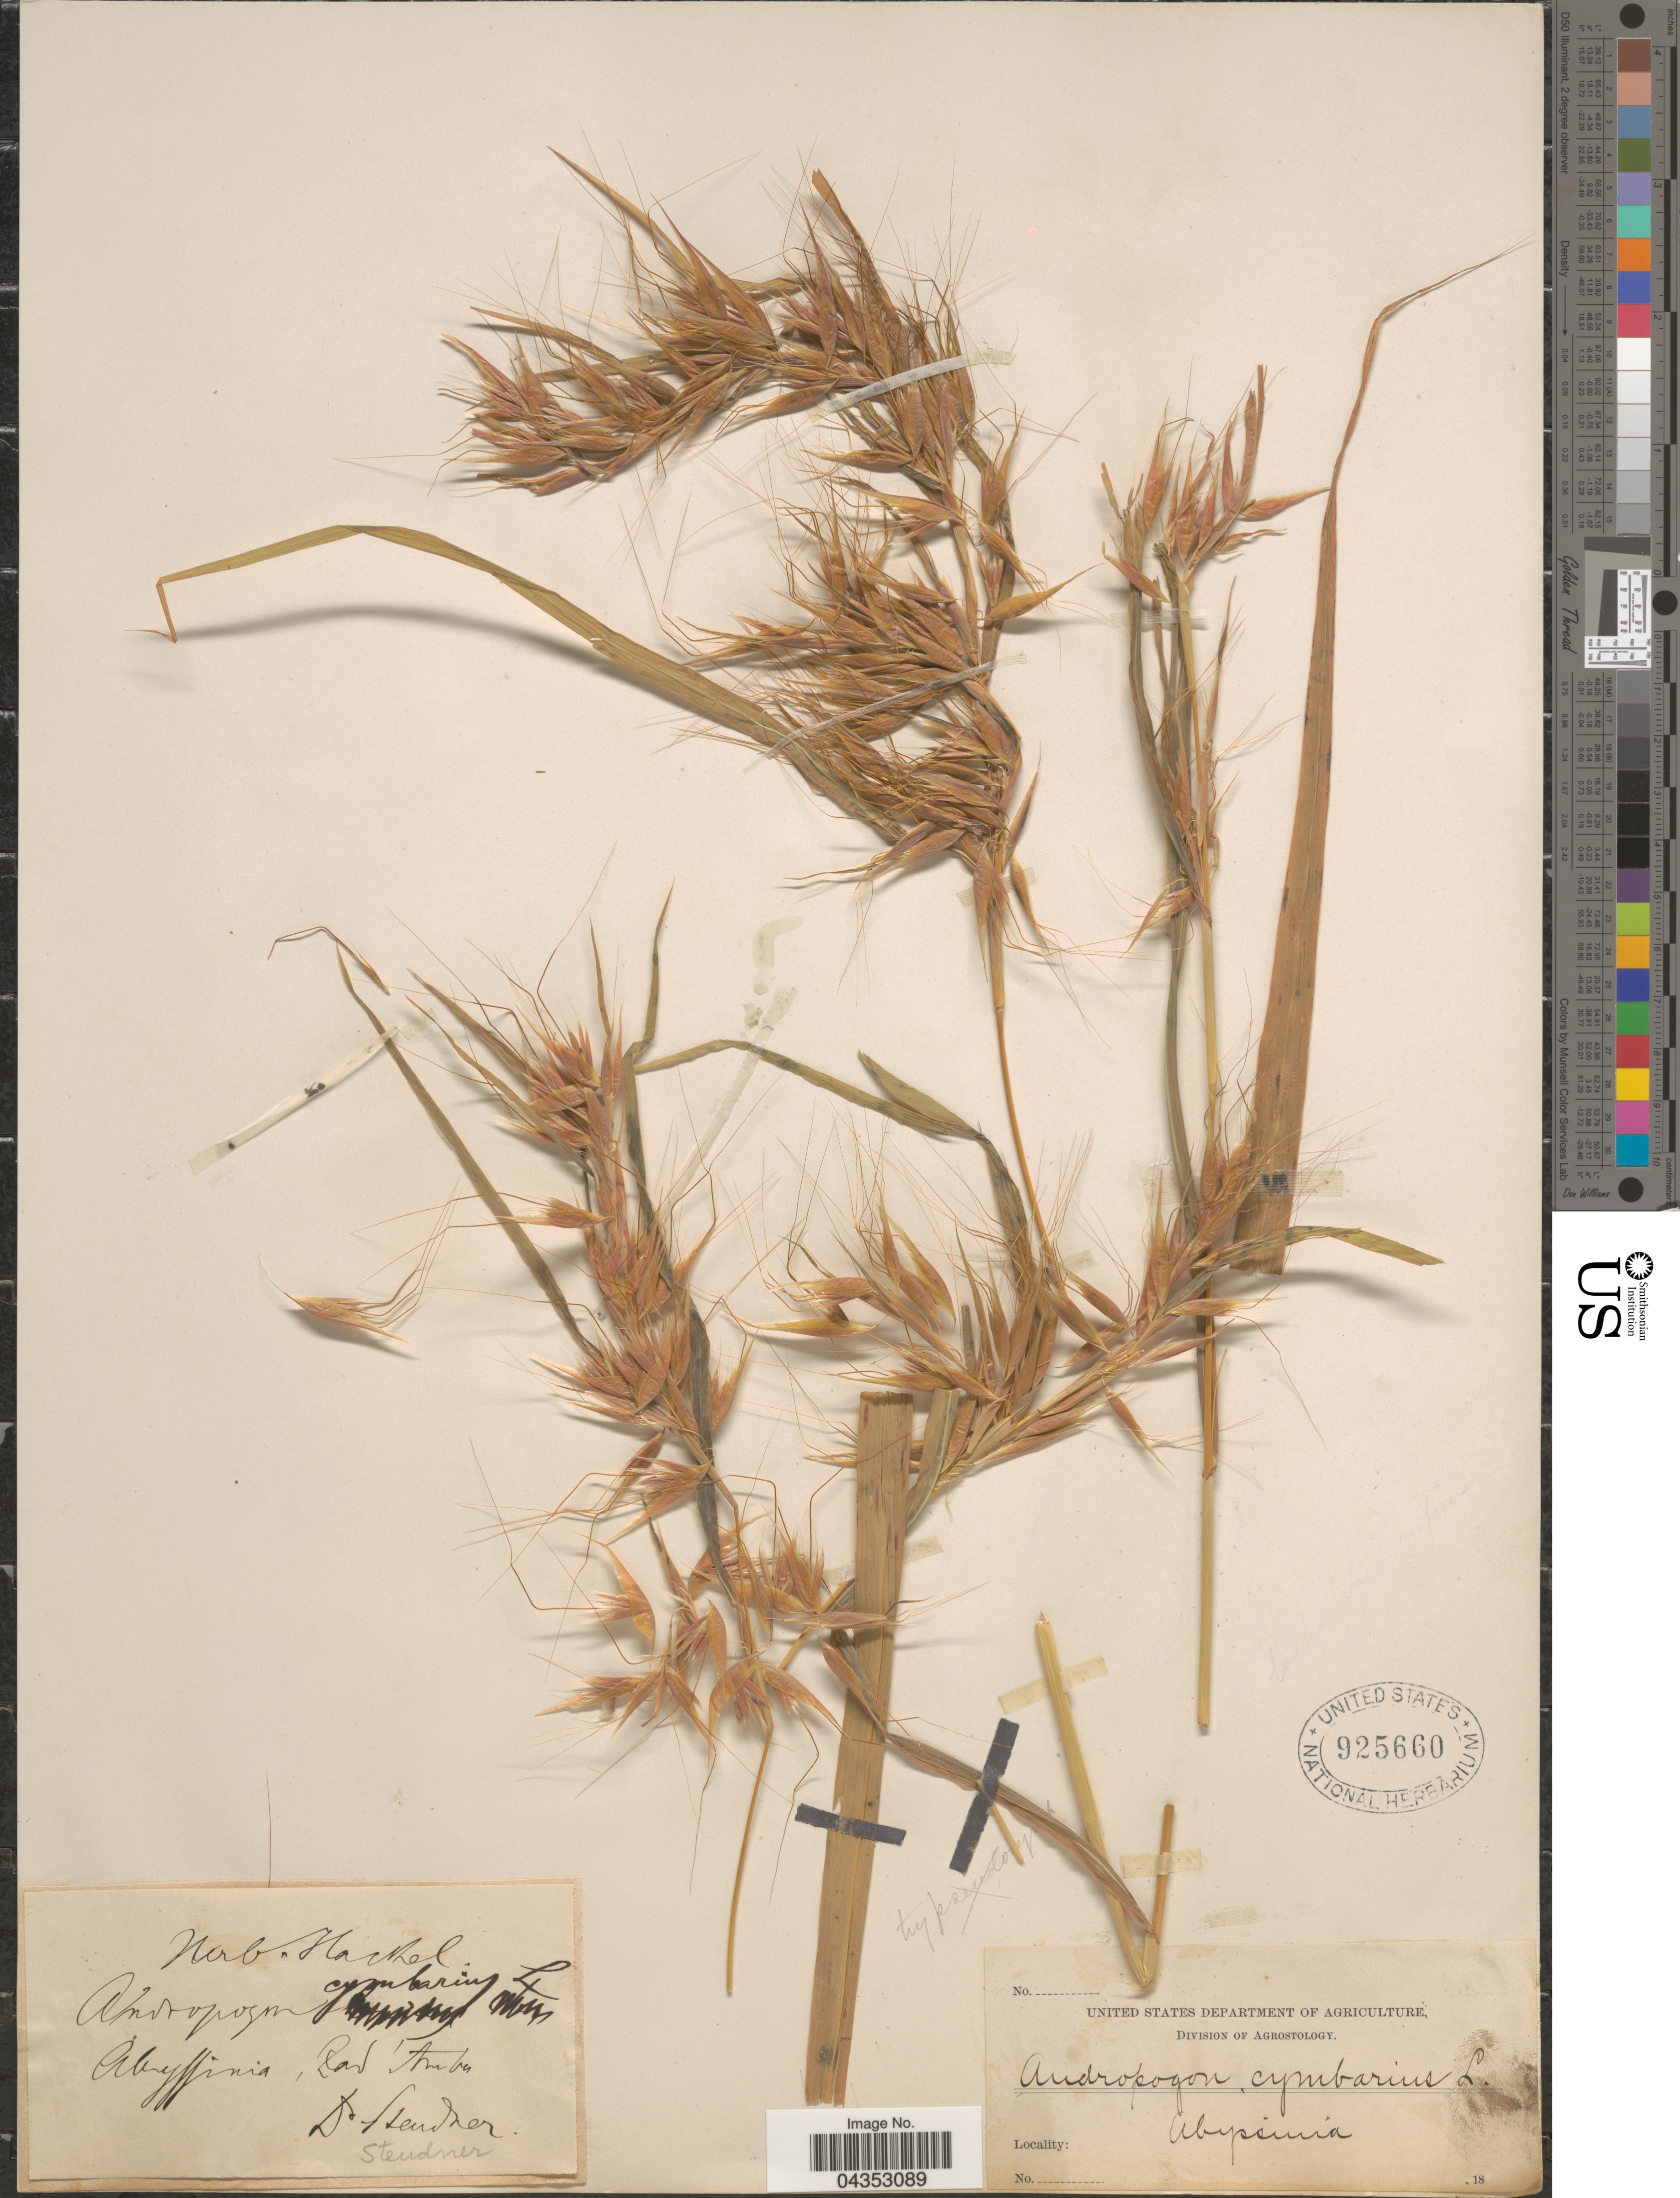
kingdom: Plantae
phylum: Tracheophyta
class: Liliopsida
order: Poales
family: Poaceae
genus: Hyparrhenia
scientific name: Hyparrhenia anthistirioides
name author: (Hochst. ex A. Rich.) Andersson ex Stapf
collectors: -. Steudner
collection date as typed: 18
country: Eritrea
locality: Abyssinia, Zad Ambe.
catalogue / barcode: US 925660